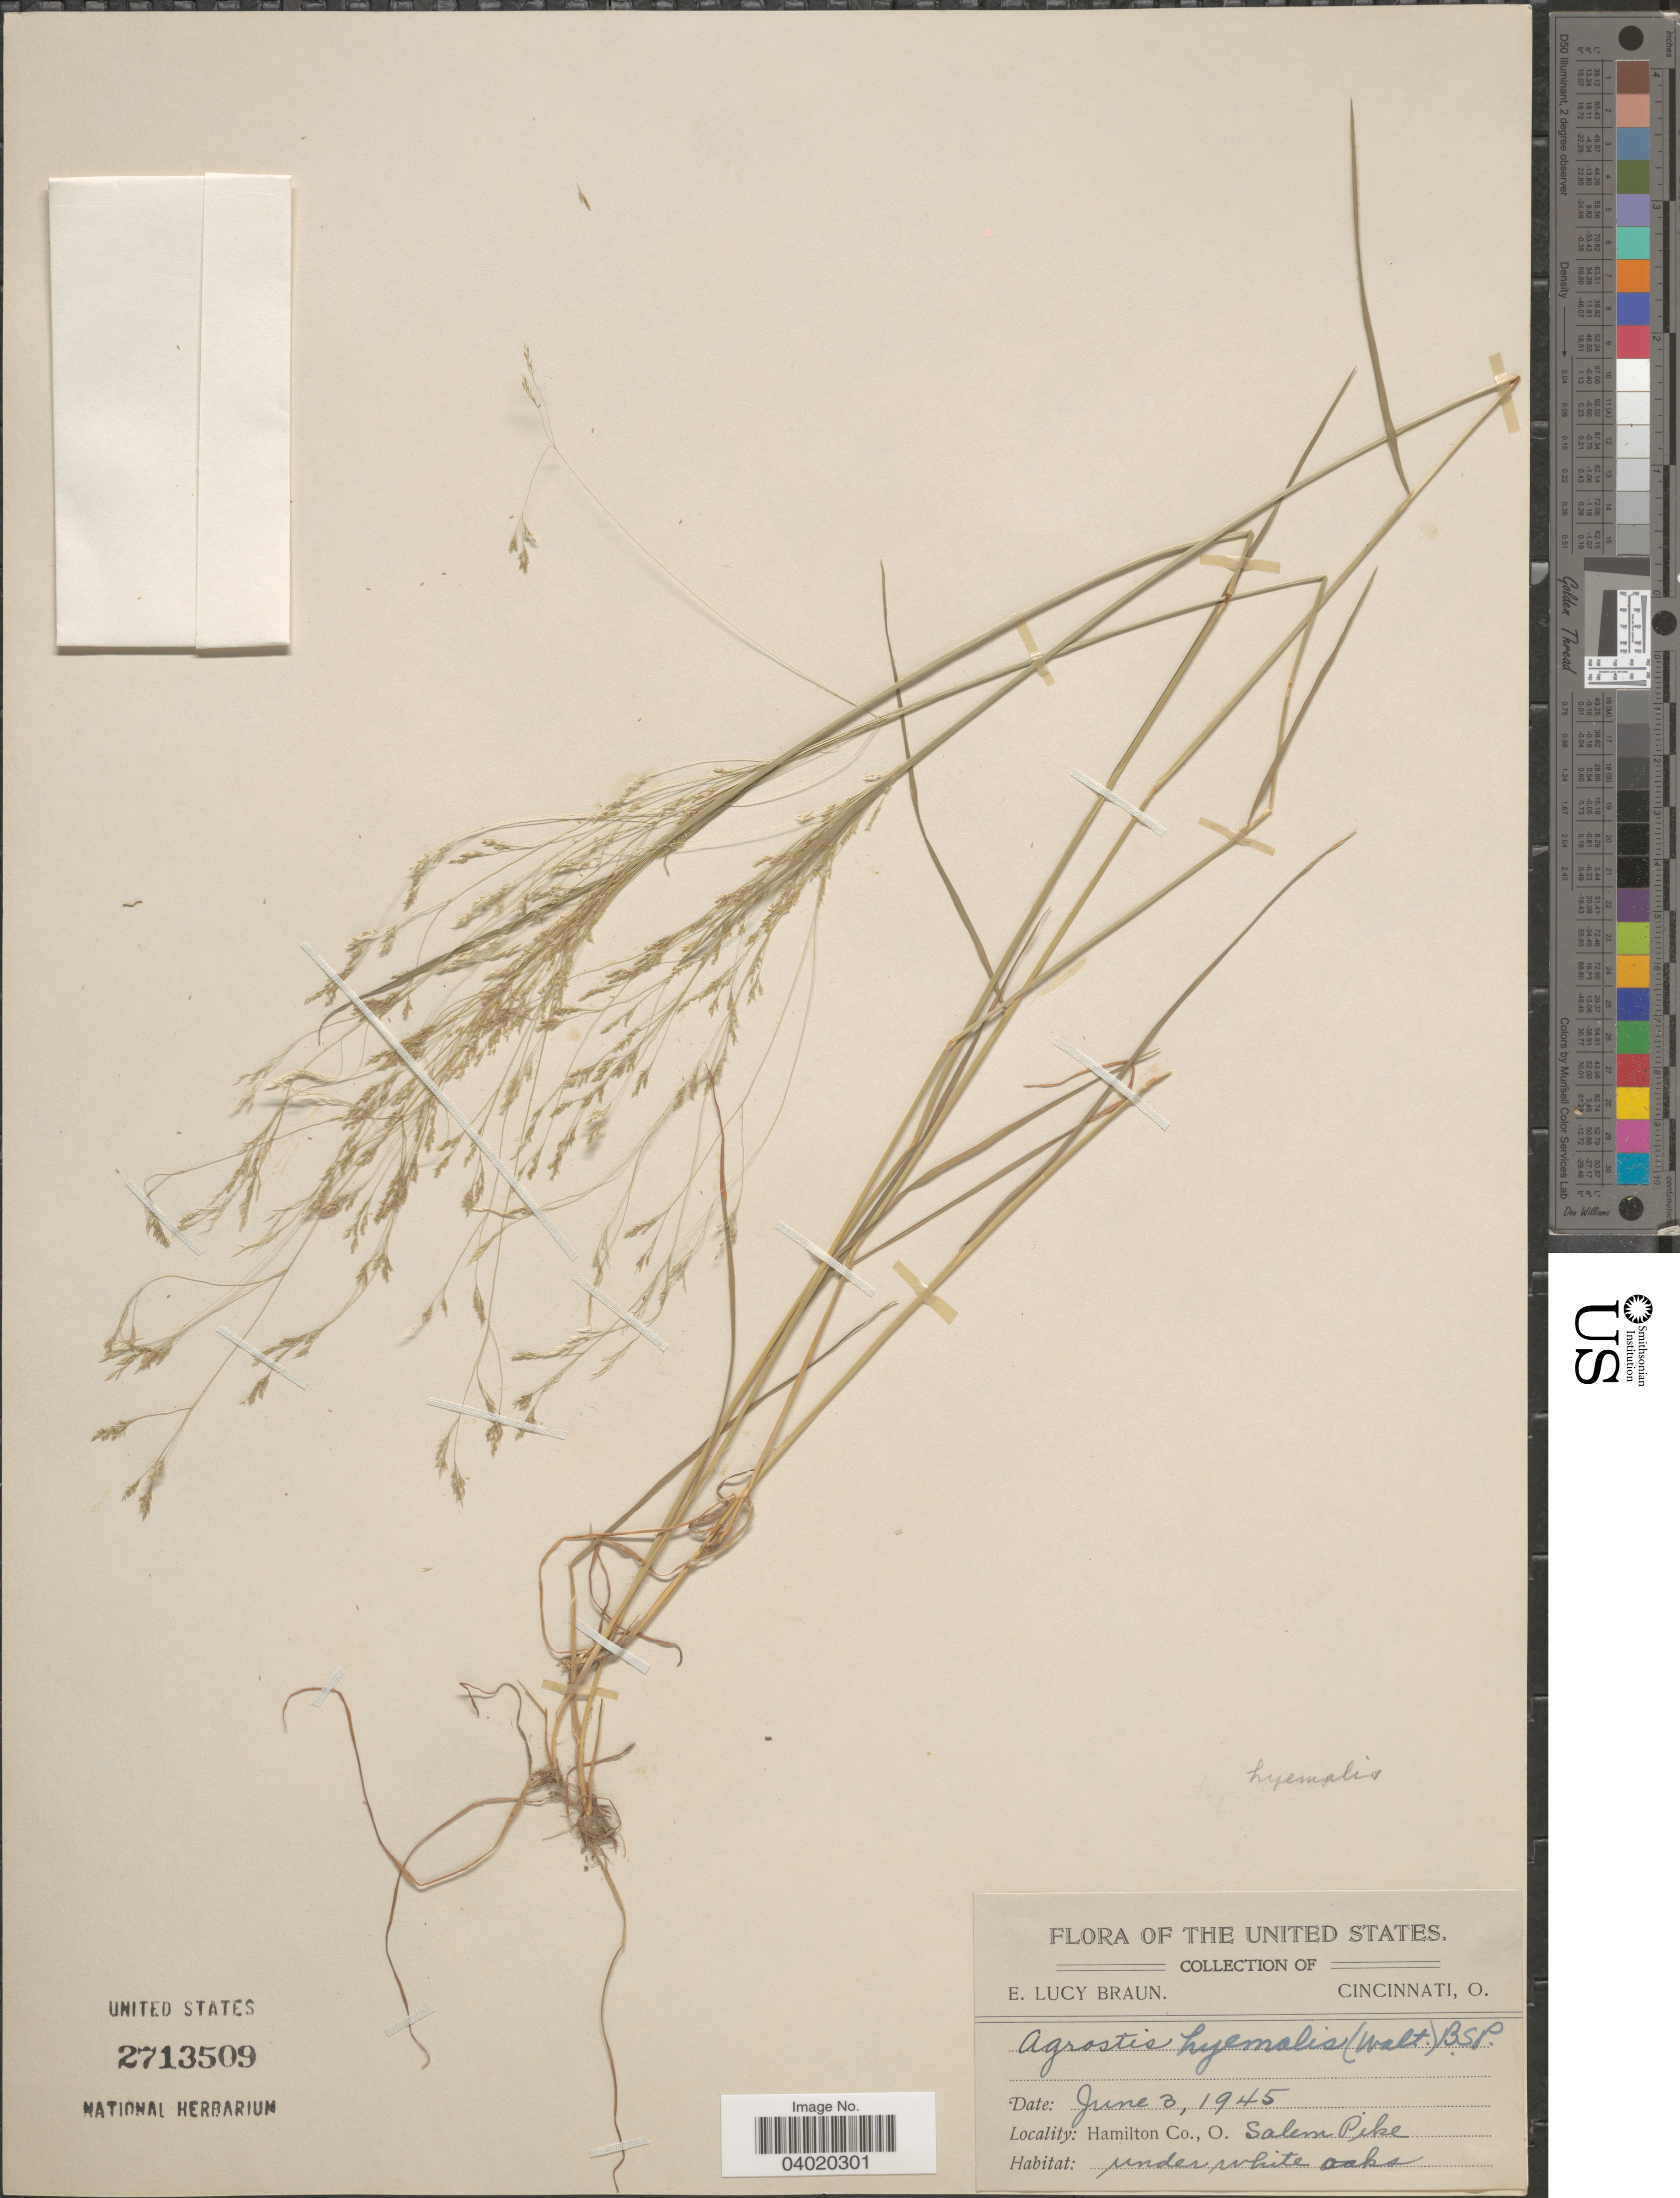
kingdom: Plantae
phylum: Tracheophyta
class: Liliopsida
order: Poales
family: Poaceae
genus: Agrostis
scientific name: Agrostis hyemalis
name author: (Walter) Britton et al.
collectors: E. L. Braun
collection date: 1945-06-03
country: United States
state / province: Ohio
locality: Hamilton Co., Salem Pike.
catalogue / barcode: US 2713509